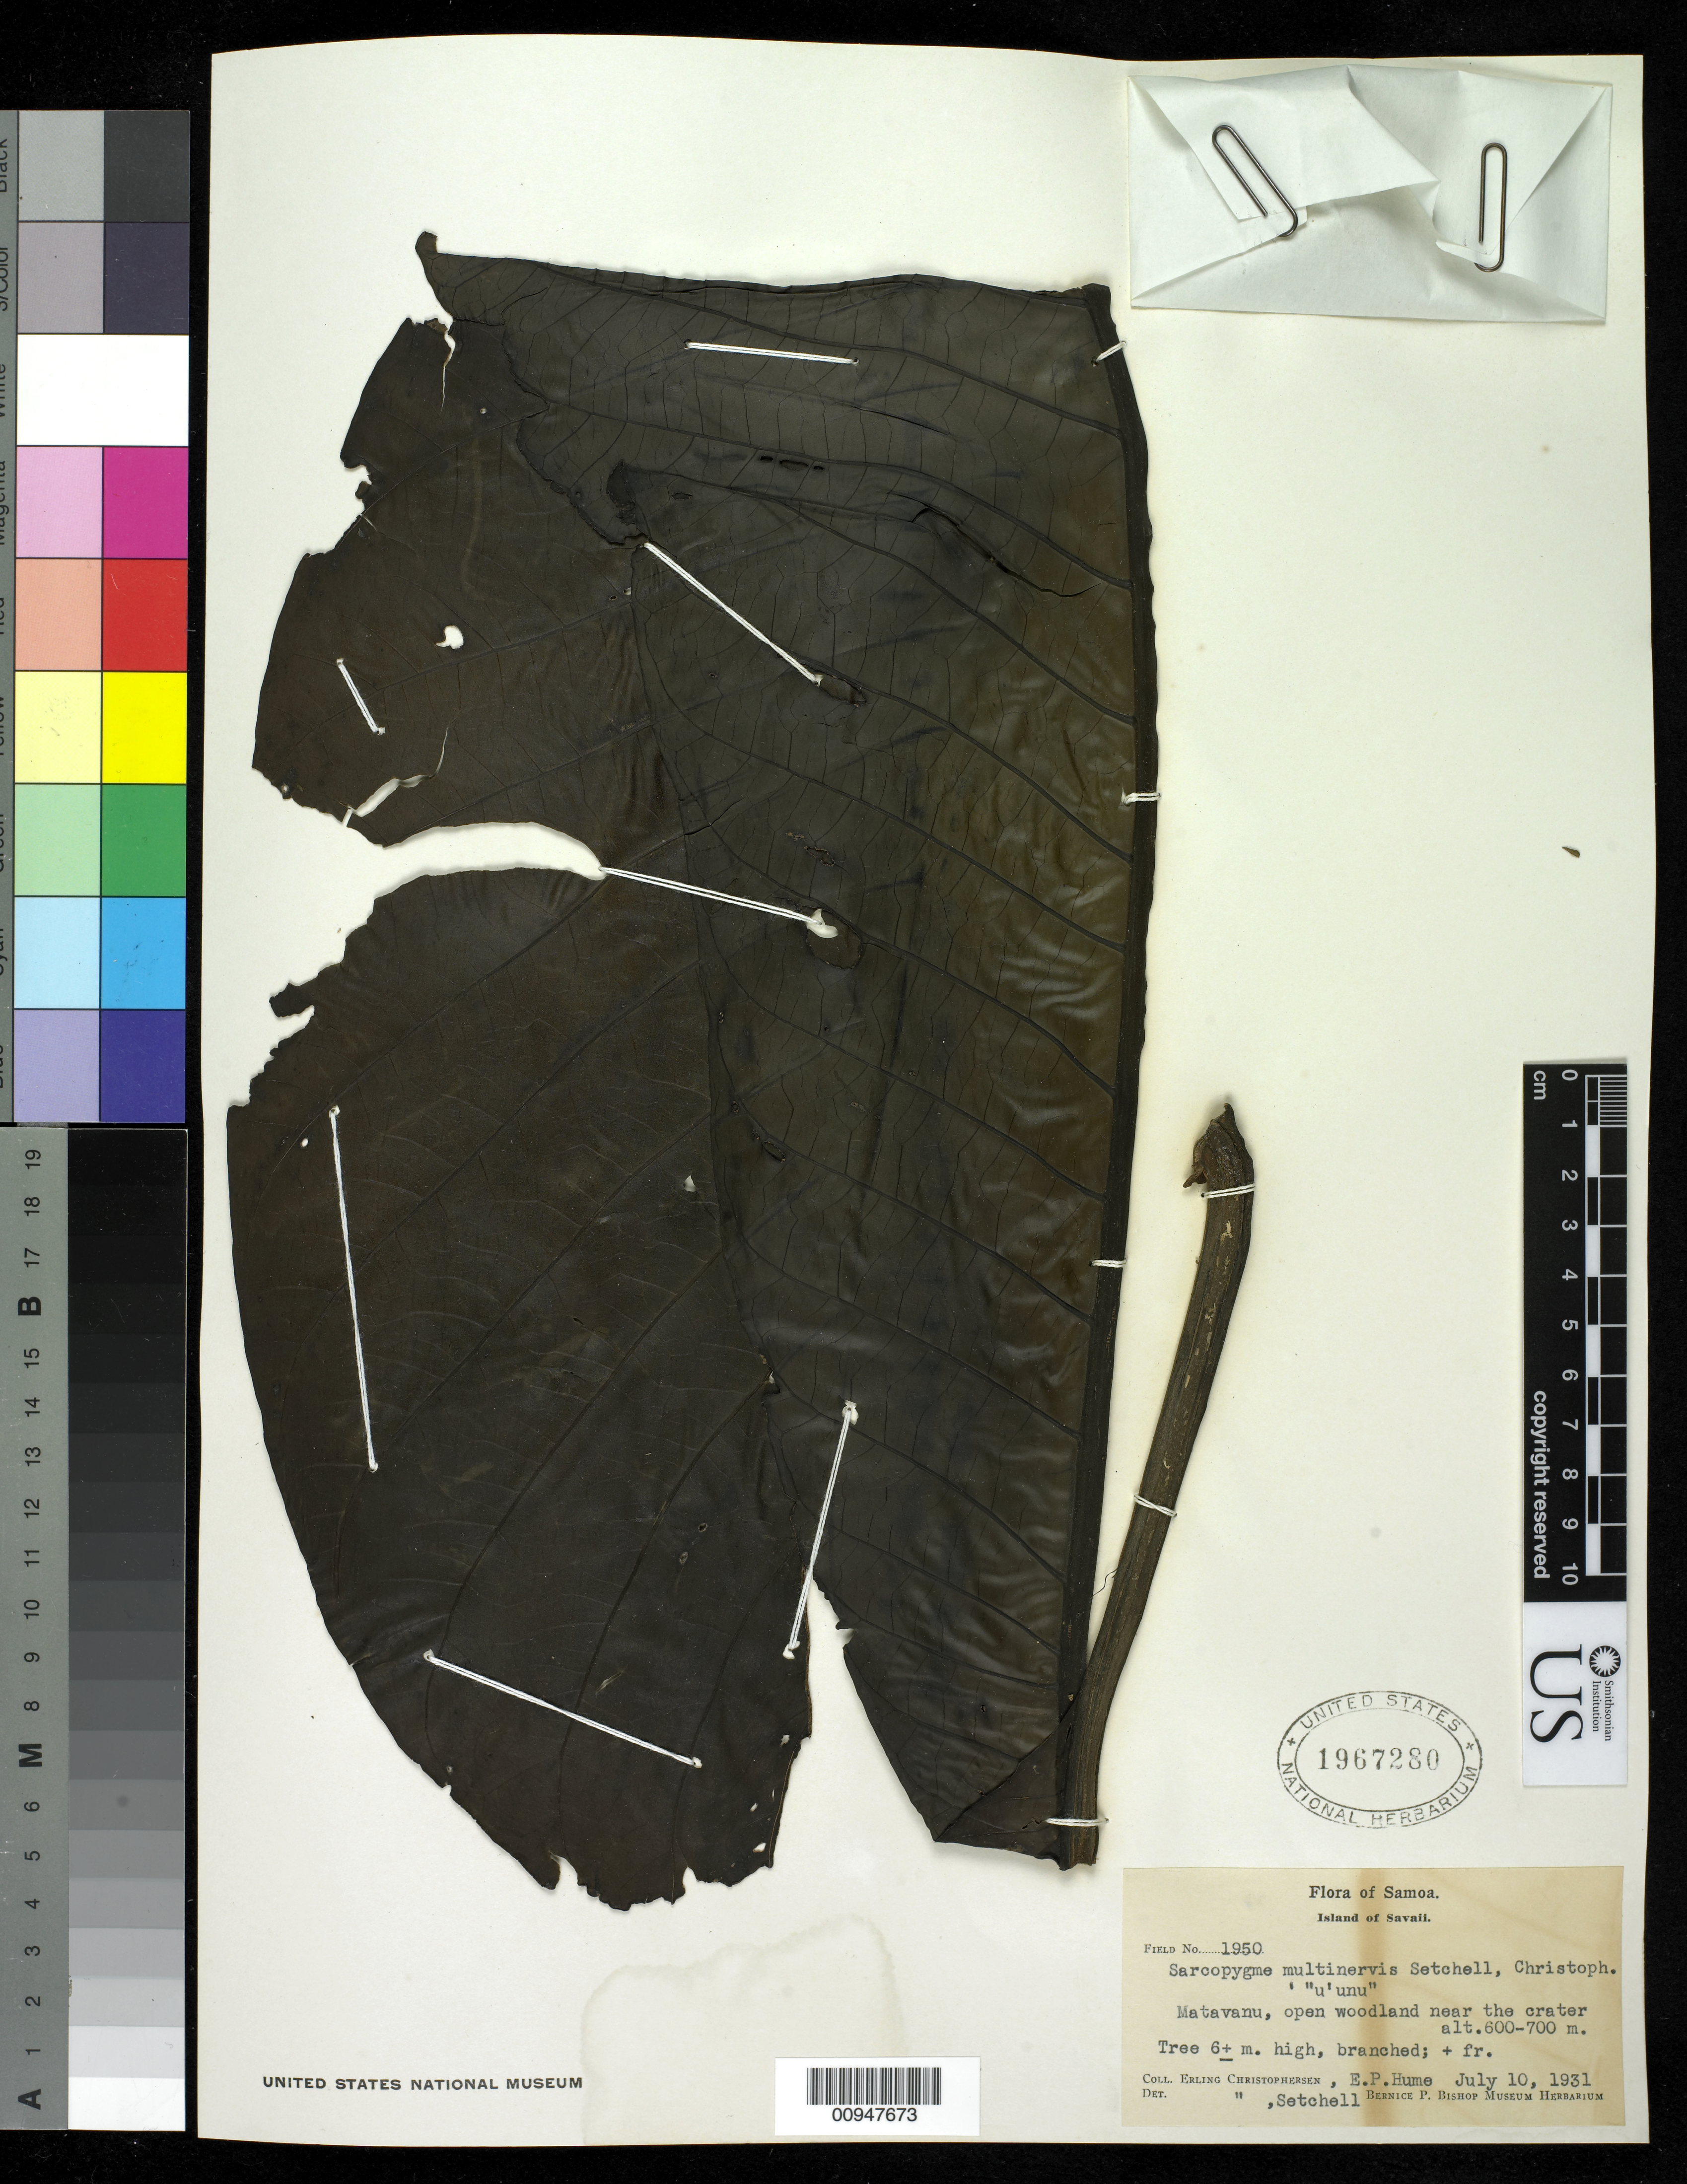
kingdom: Plantae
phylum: Tracheophyta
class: Magnoliopsida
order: Gentianales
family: Rubiaceae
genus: Morinda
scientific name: Morinda multinervis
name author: (Setch. & Christoph.) Razafim. & B. Bremer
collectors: E. Christophersen & E. Hume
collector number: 1950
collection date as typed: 10 Jul 1931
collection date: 1931-07-10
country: Samoa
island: Savai'i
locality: Matavanu, open woodland near the crater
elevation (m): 600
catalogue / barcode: US 1967280